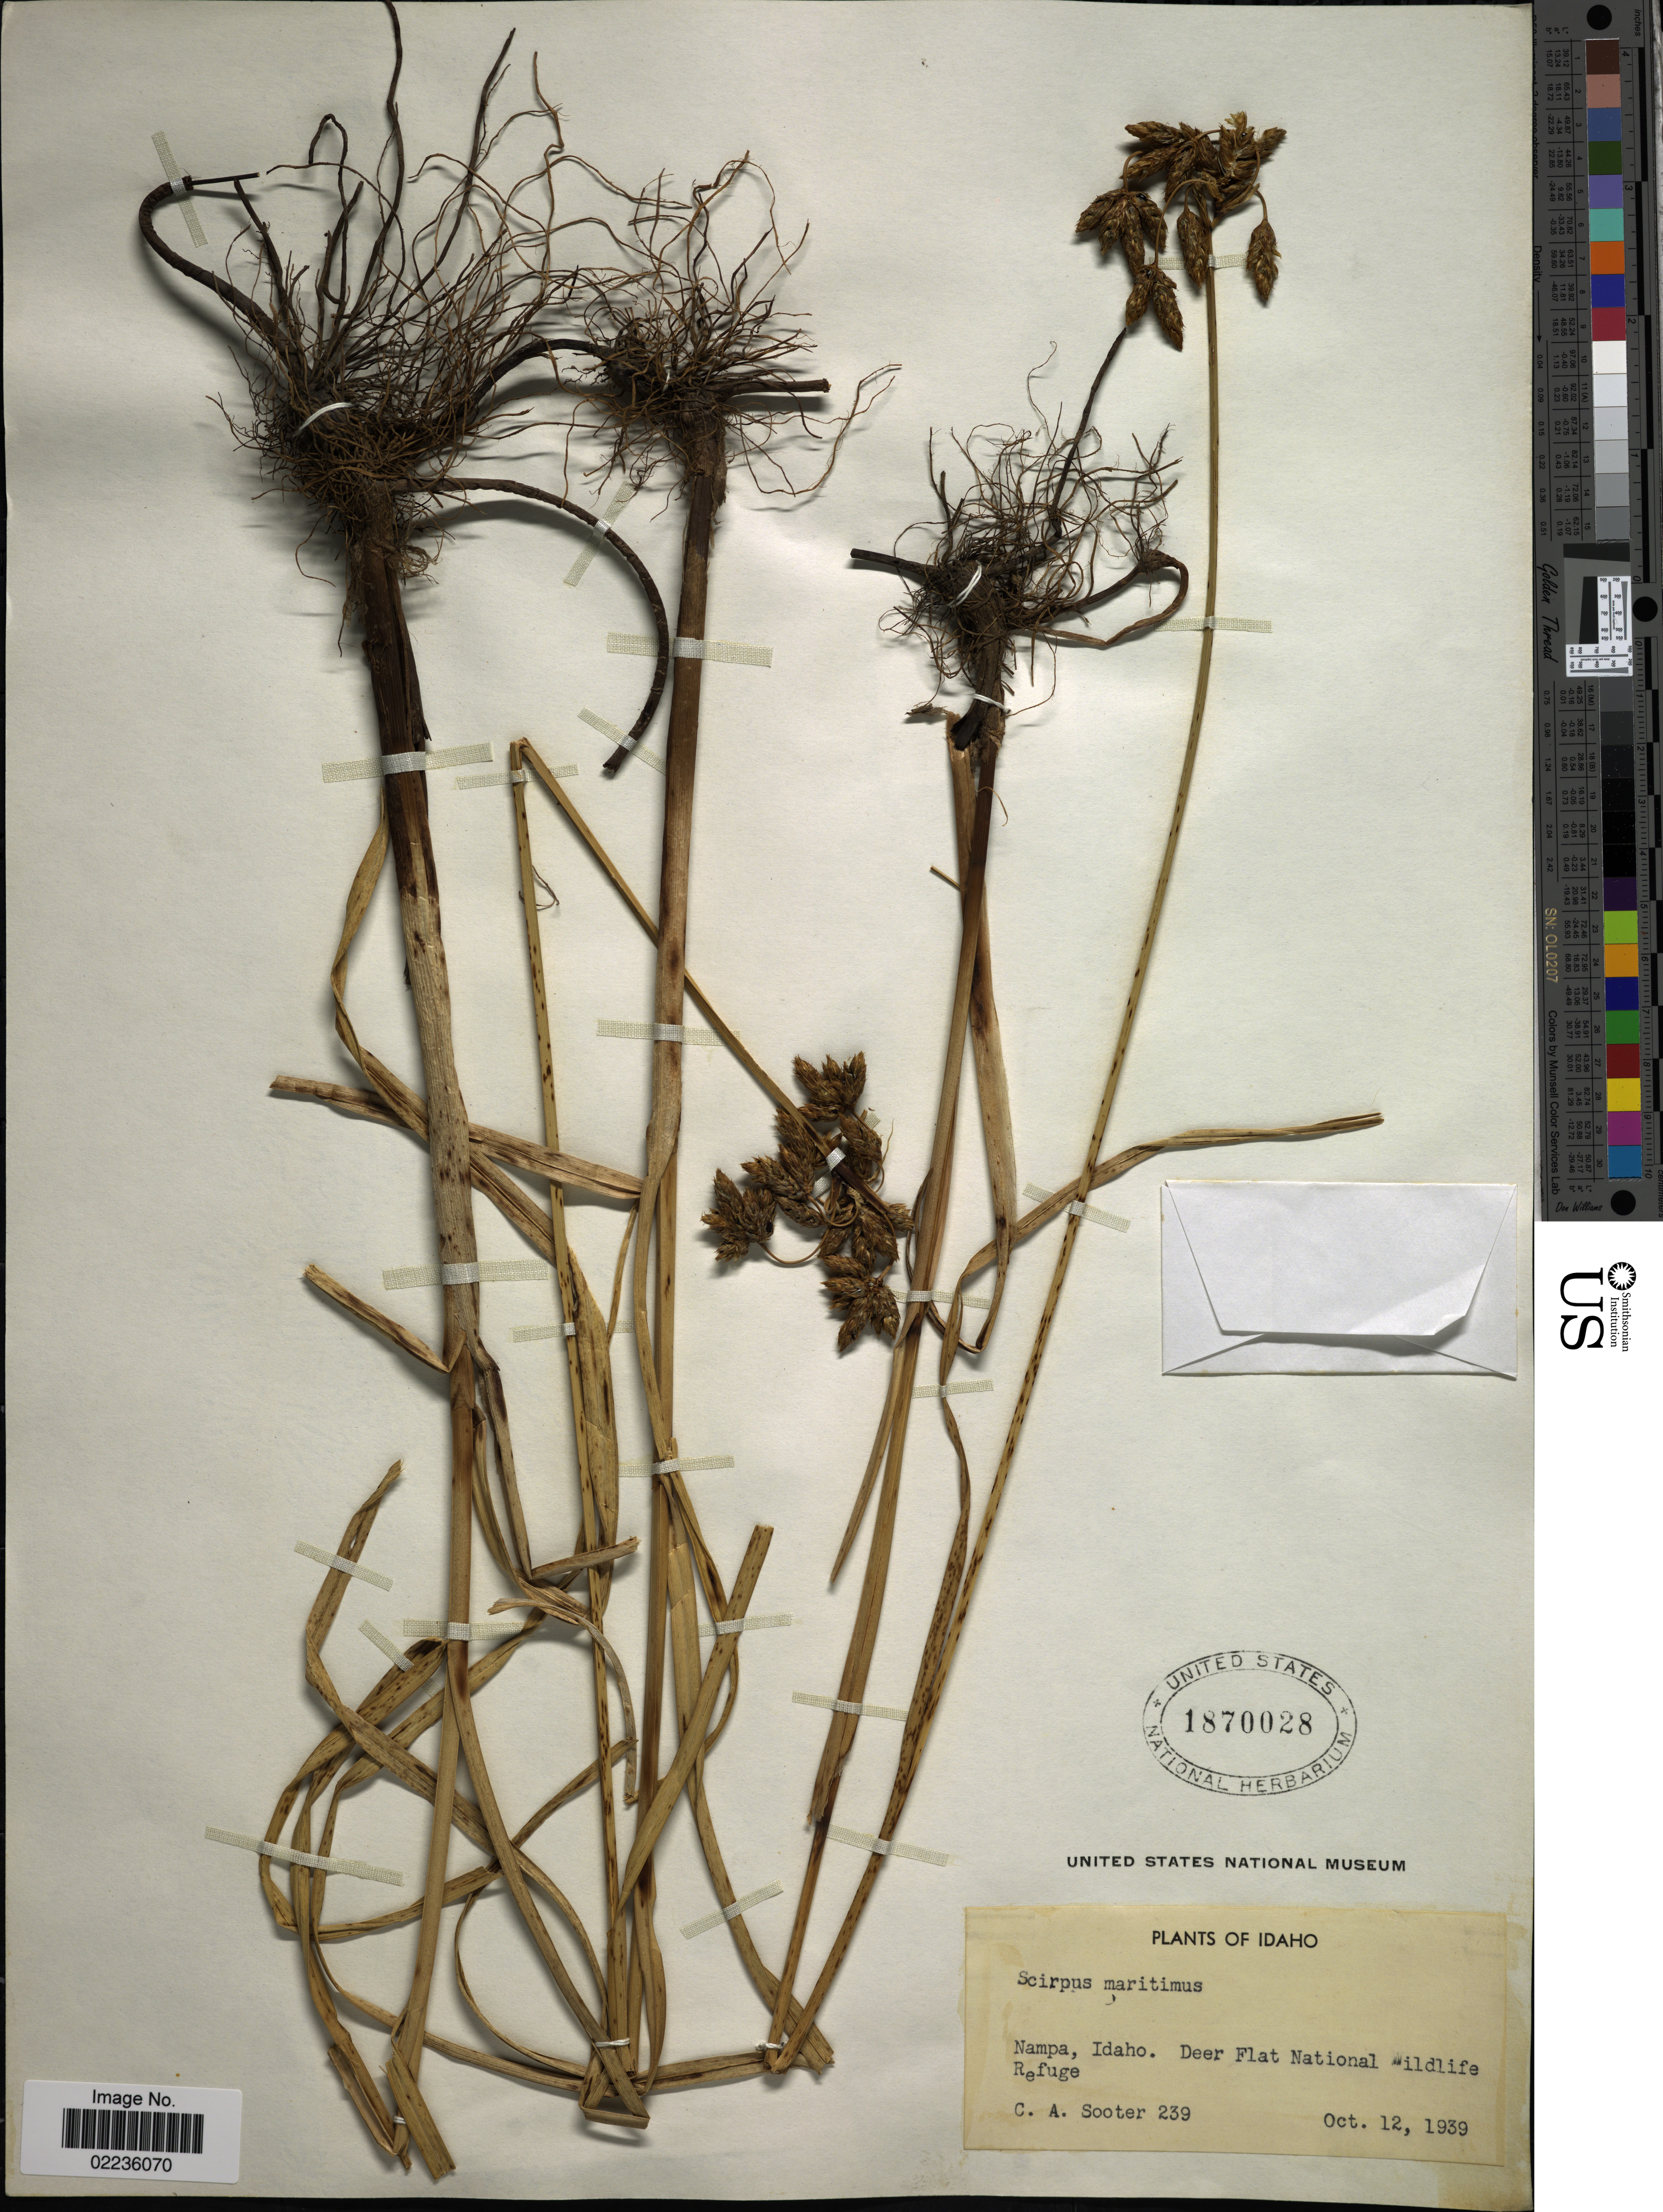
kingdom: Plantae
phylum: Tracheophyta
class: Liliopsida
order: Poales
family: Cyperaceae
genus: Bolboschoenus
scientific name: Bolboschoenus maritimus subsp. paludosus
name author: (A. Nelson) T. Koyama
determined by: Strong, M. T., (US), Smithsonian Institution - National Museum of Natural History (UNITED STATES)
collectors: C. Sooter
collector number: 239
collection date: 1939-10-12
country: United States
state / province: Idaho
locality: Nampa, Idaho. Deer Flat National Wildlife Refuge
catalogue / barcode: US 1870028